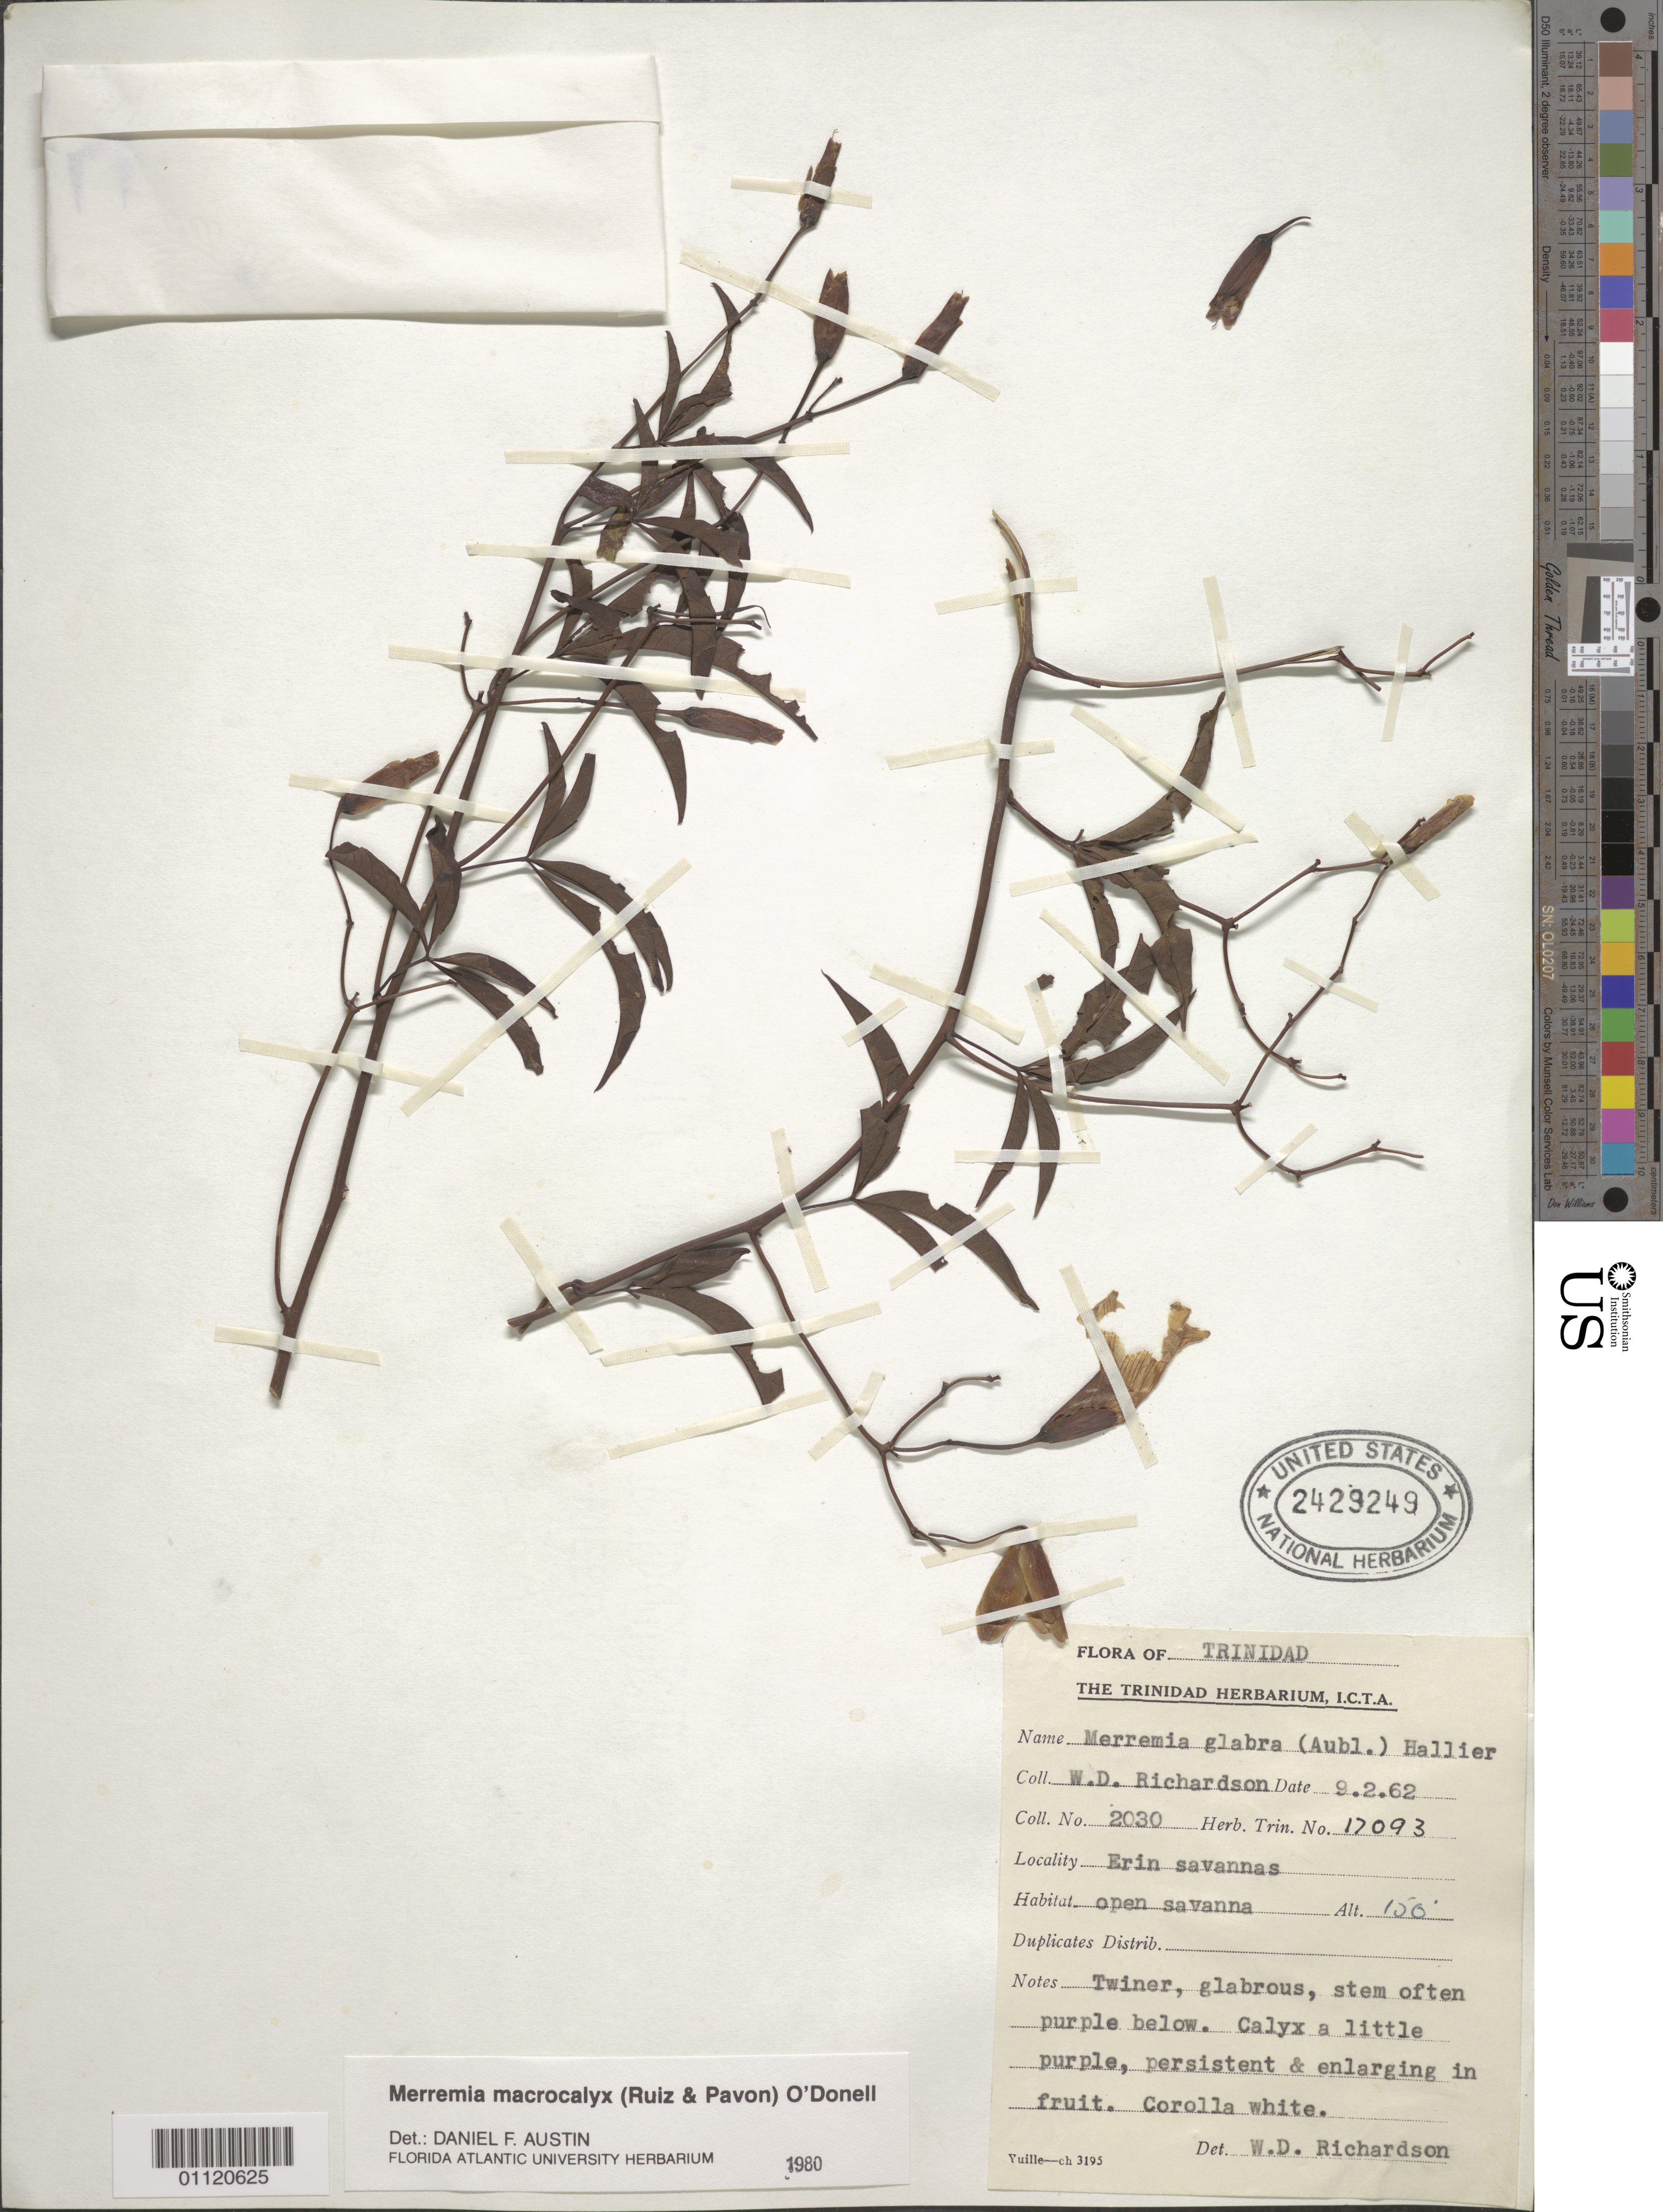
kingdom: Plantae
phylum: Tracheophyta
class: Magnoliopsida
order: Solanales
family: Convolvulaceae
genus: Distimake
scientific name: Distimake macrocalyx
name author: (Ruiz & Pav.) A. R. Simões & Staples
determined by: Strong, Mark T., (BOT), Smithsonian Institution - National Museum of Natural History (UNITED STATES)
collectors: W. D. Richardson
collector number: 2030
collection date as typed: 09 Feb 1962 or 02 Sep 1962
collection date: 1962-02-09 or 1962-09-02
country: Trinidad and Tobago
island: Trinidad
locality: Erin Savannas: Open savanna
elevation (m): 46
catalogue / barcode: US 2429249